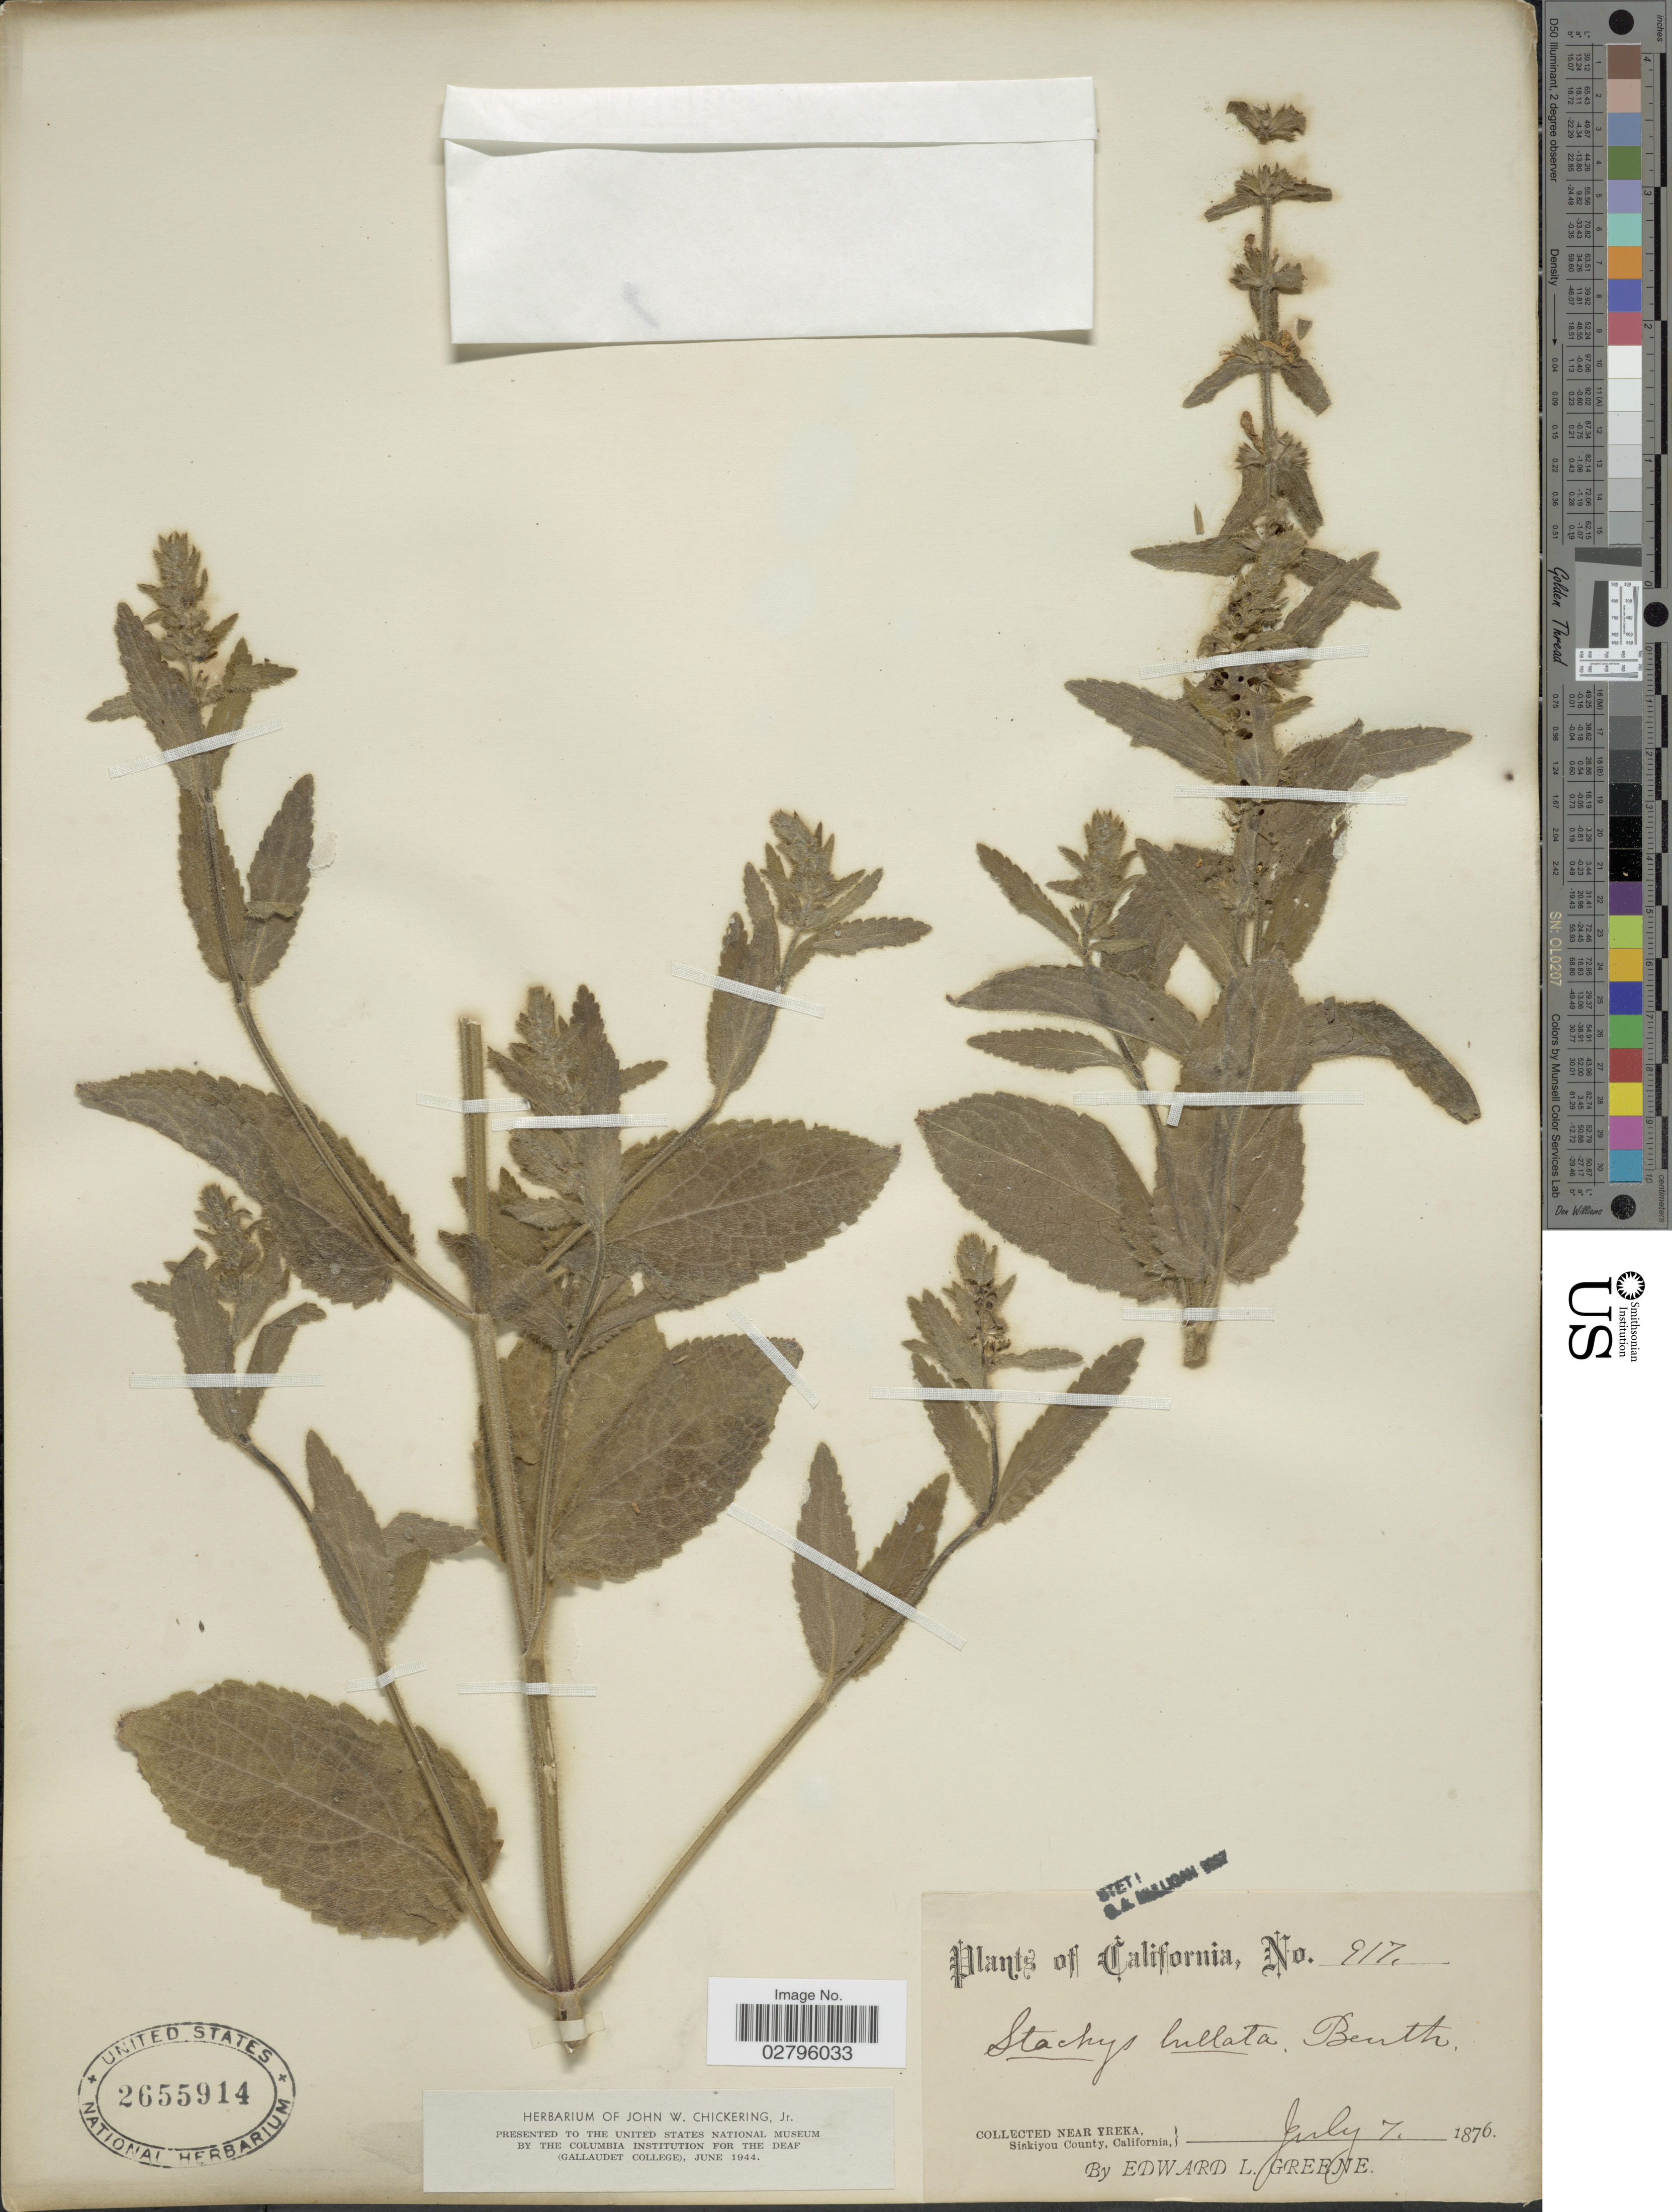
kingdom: Plantae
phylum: Tracheophyta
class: Magnoliopsida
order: Lamiales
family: Lamiaceae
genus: Stachys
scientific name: Stachys bullata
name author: Benth.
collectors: E. L. Greene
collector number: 917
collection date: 1876-07-07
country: United States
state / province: California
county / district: Siskiyou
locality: Near Yreka, Siskiyou County.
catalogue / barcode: US 2655914